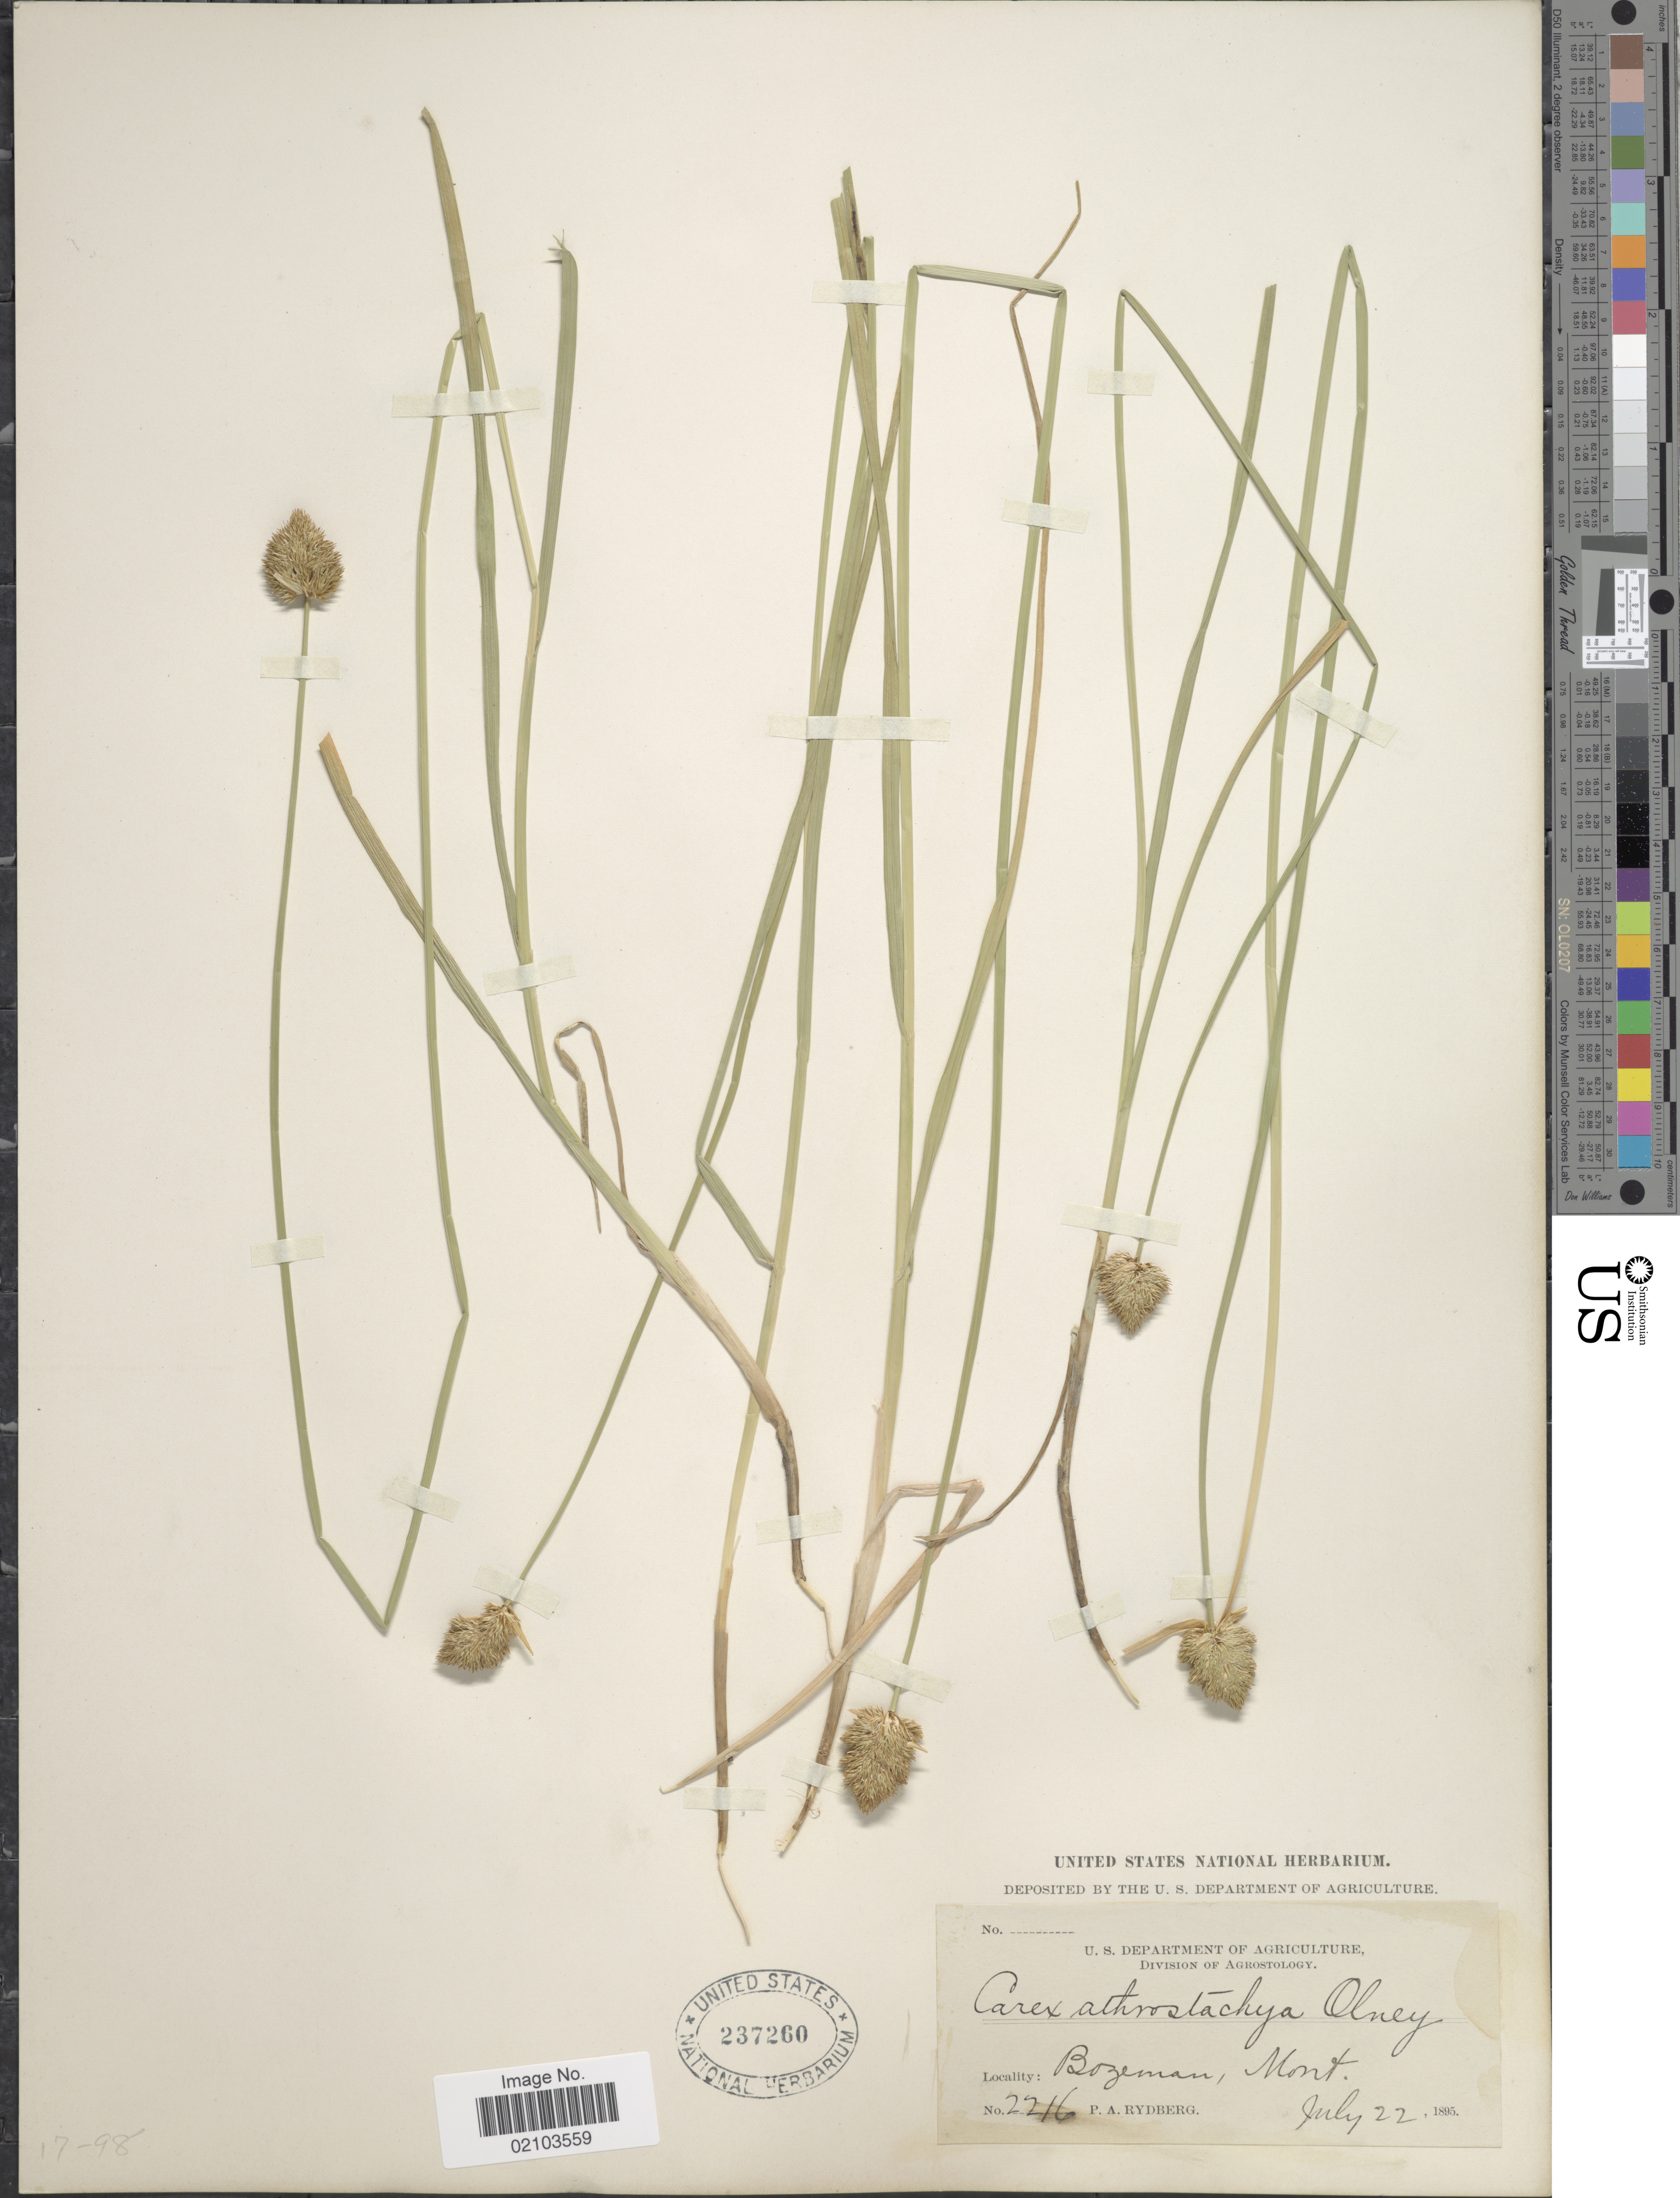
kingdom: Plantae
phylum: Tracheophyta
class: Liliopsida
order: Poales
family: Cyperaceae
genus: Carex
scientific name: Carex athrostachya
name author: Olney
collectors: P. A. Rydberg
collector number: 2216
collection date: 1895-07-22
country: United States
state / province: Montana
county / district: Gallatin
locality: Bozeman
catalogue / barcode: US 237260